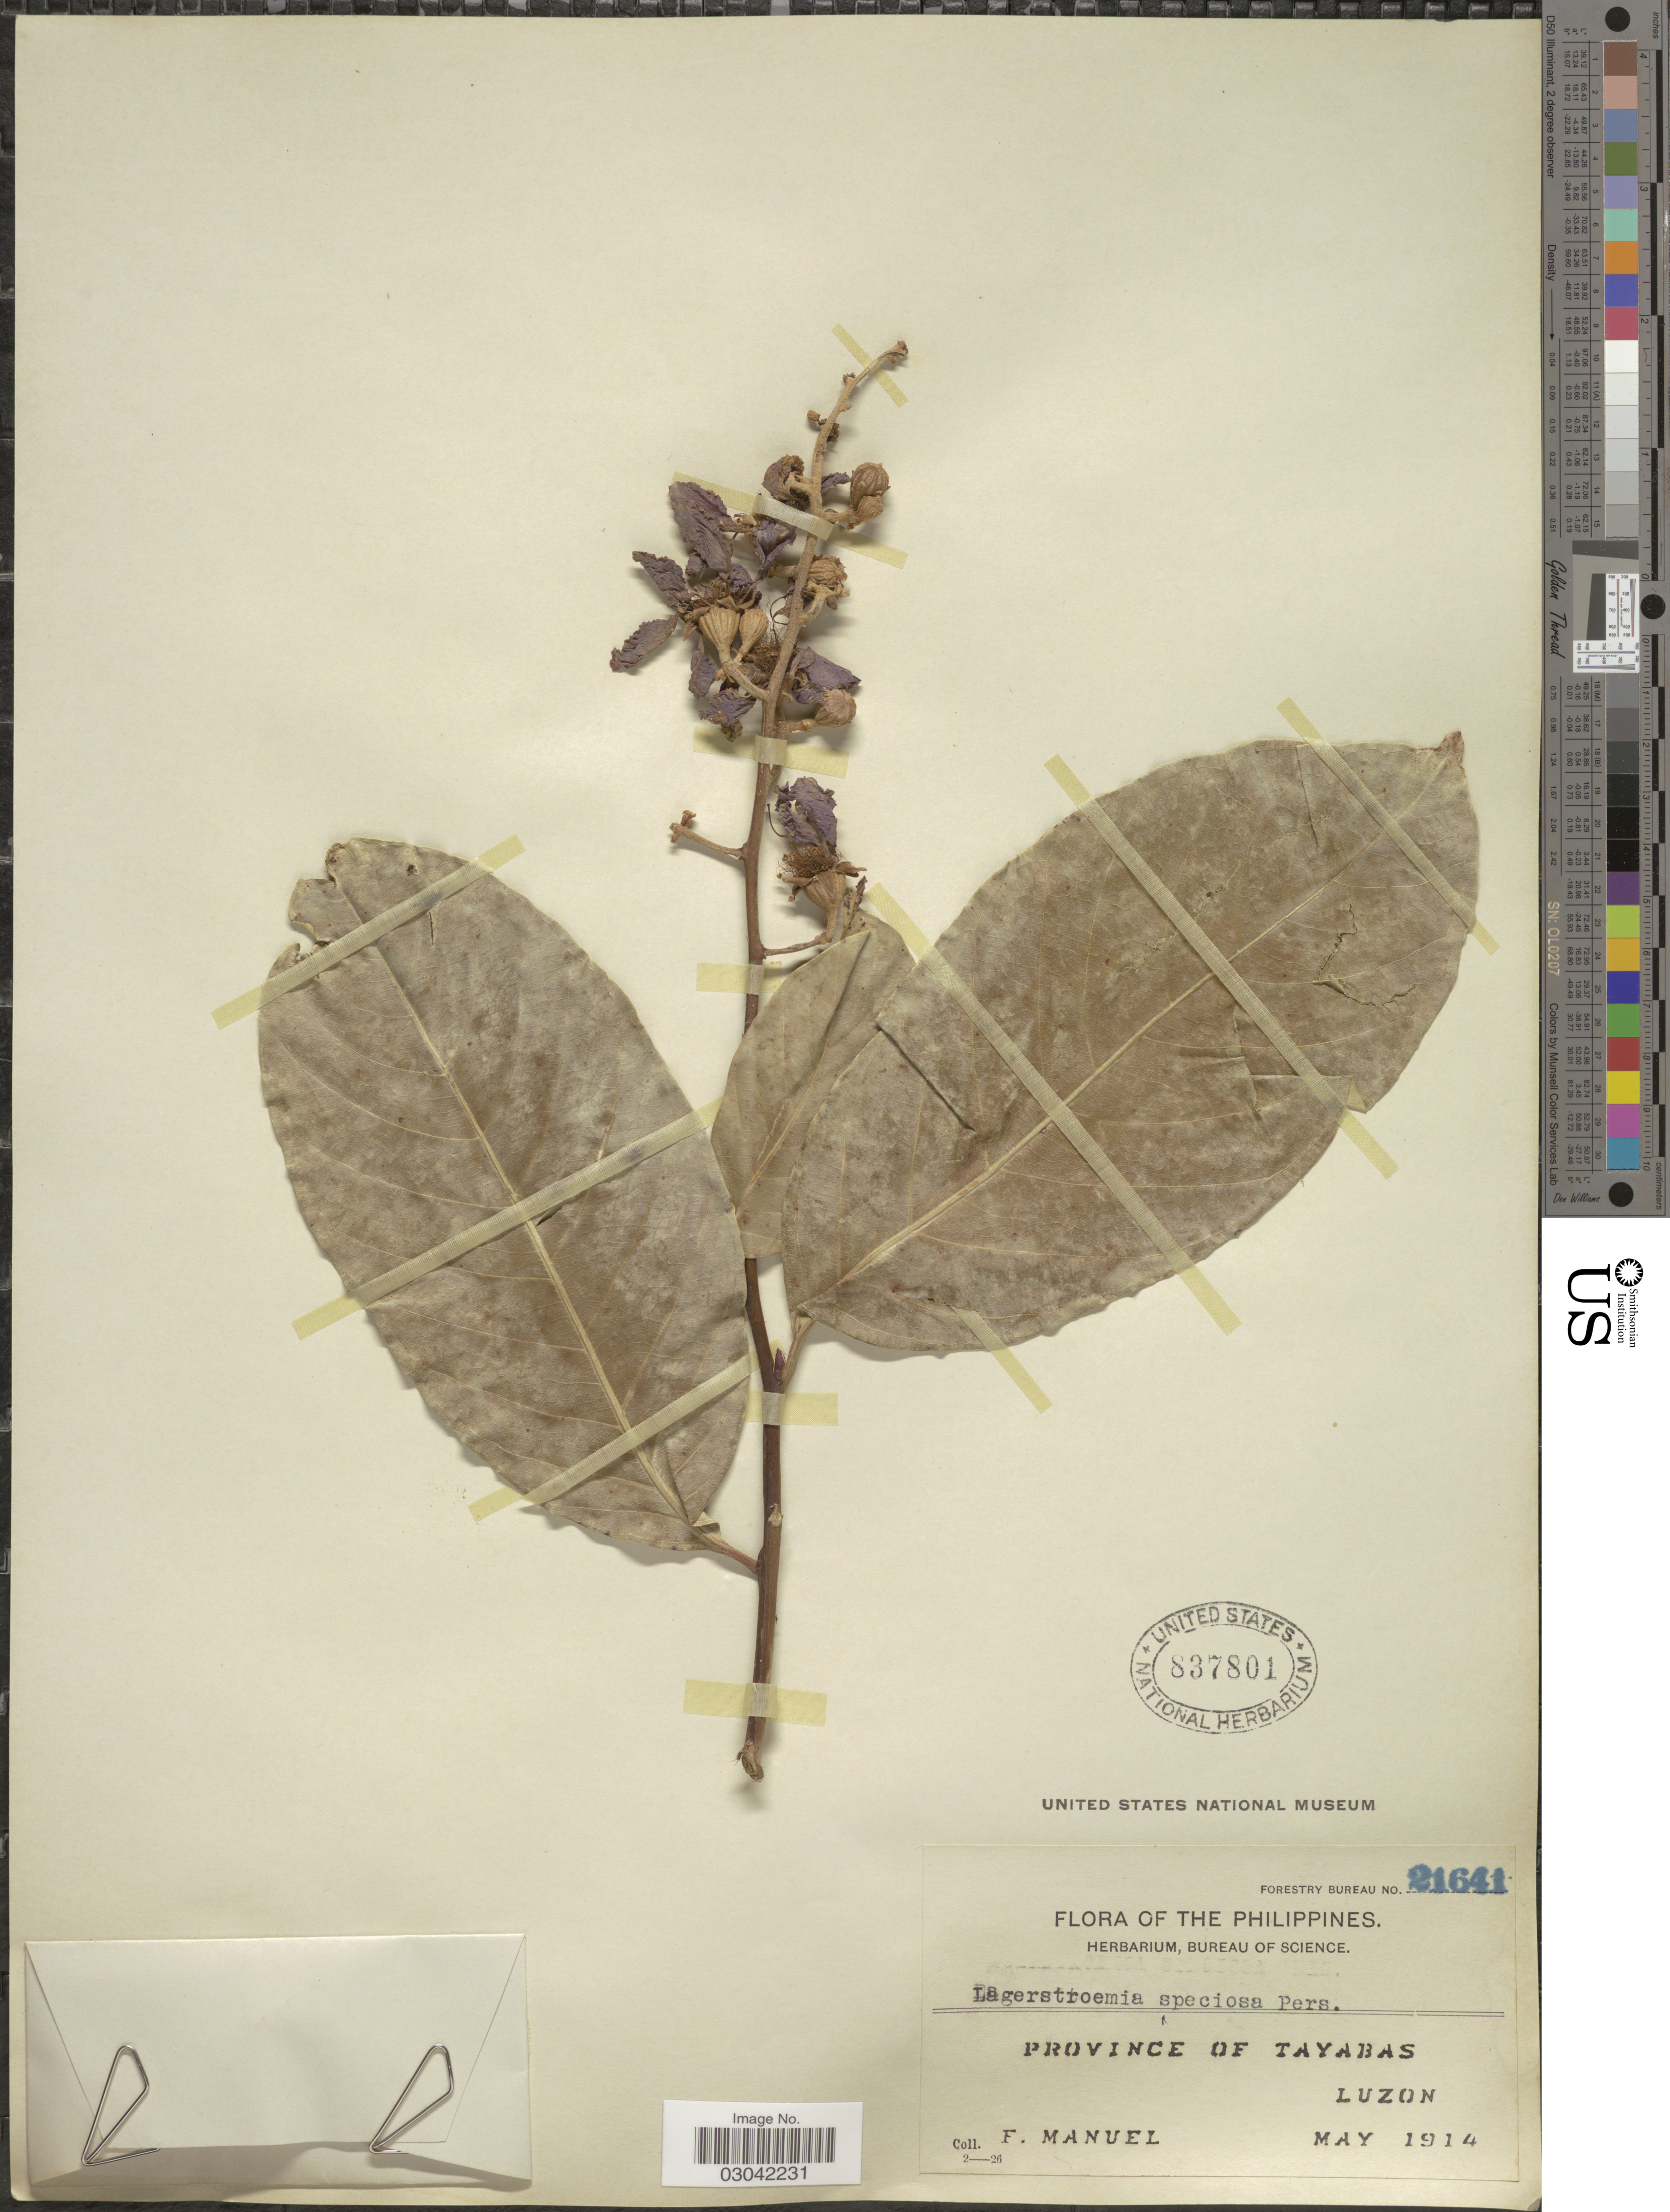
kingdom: Plantae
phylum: Tracheophyta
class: Magnoliopsida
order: Myrtales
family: Lythraceae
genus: Lagerstroemia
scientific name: Lagerstroemia speciosa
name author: (L.) Pers.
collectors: F. Manuel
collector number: Forestry Bureau 21641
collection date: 1914-05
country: Philippines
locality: Province of Tayabas, Luzon.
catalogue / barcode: US 837801